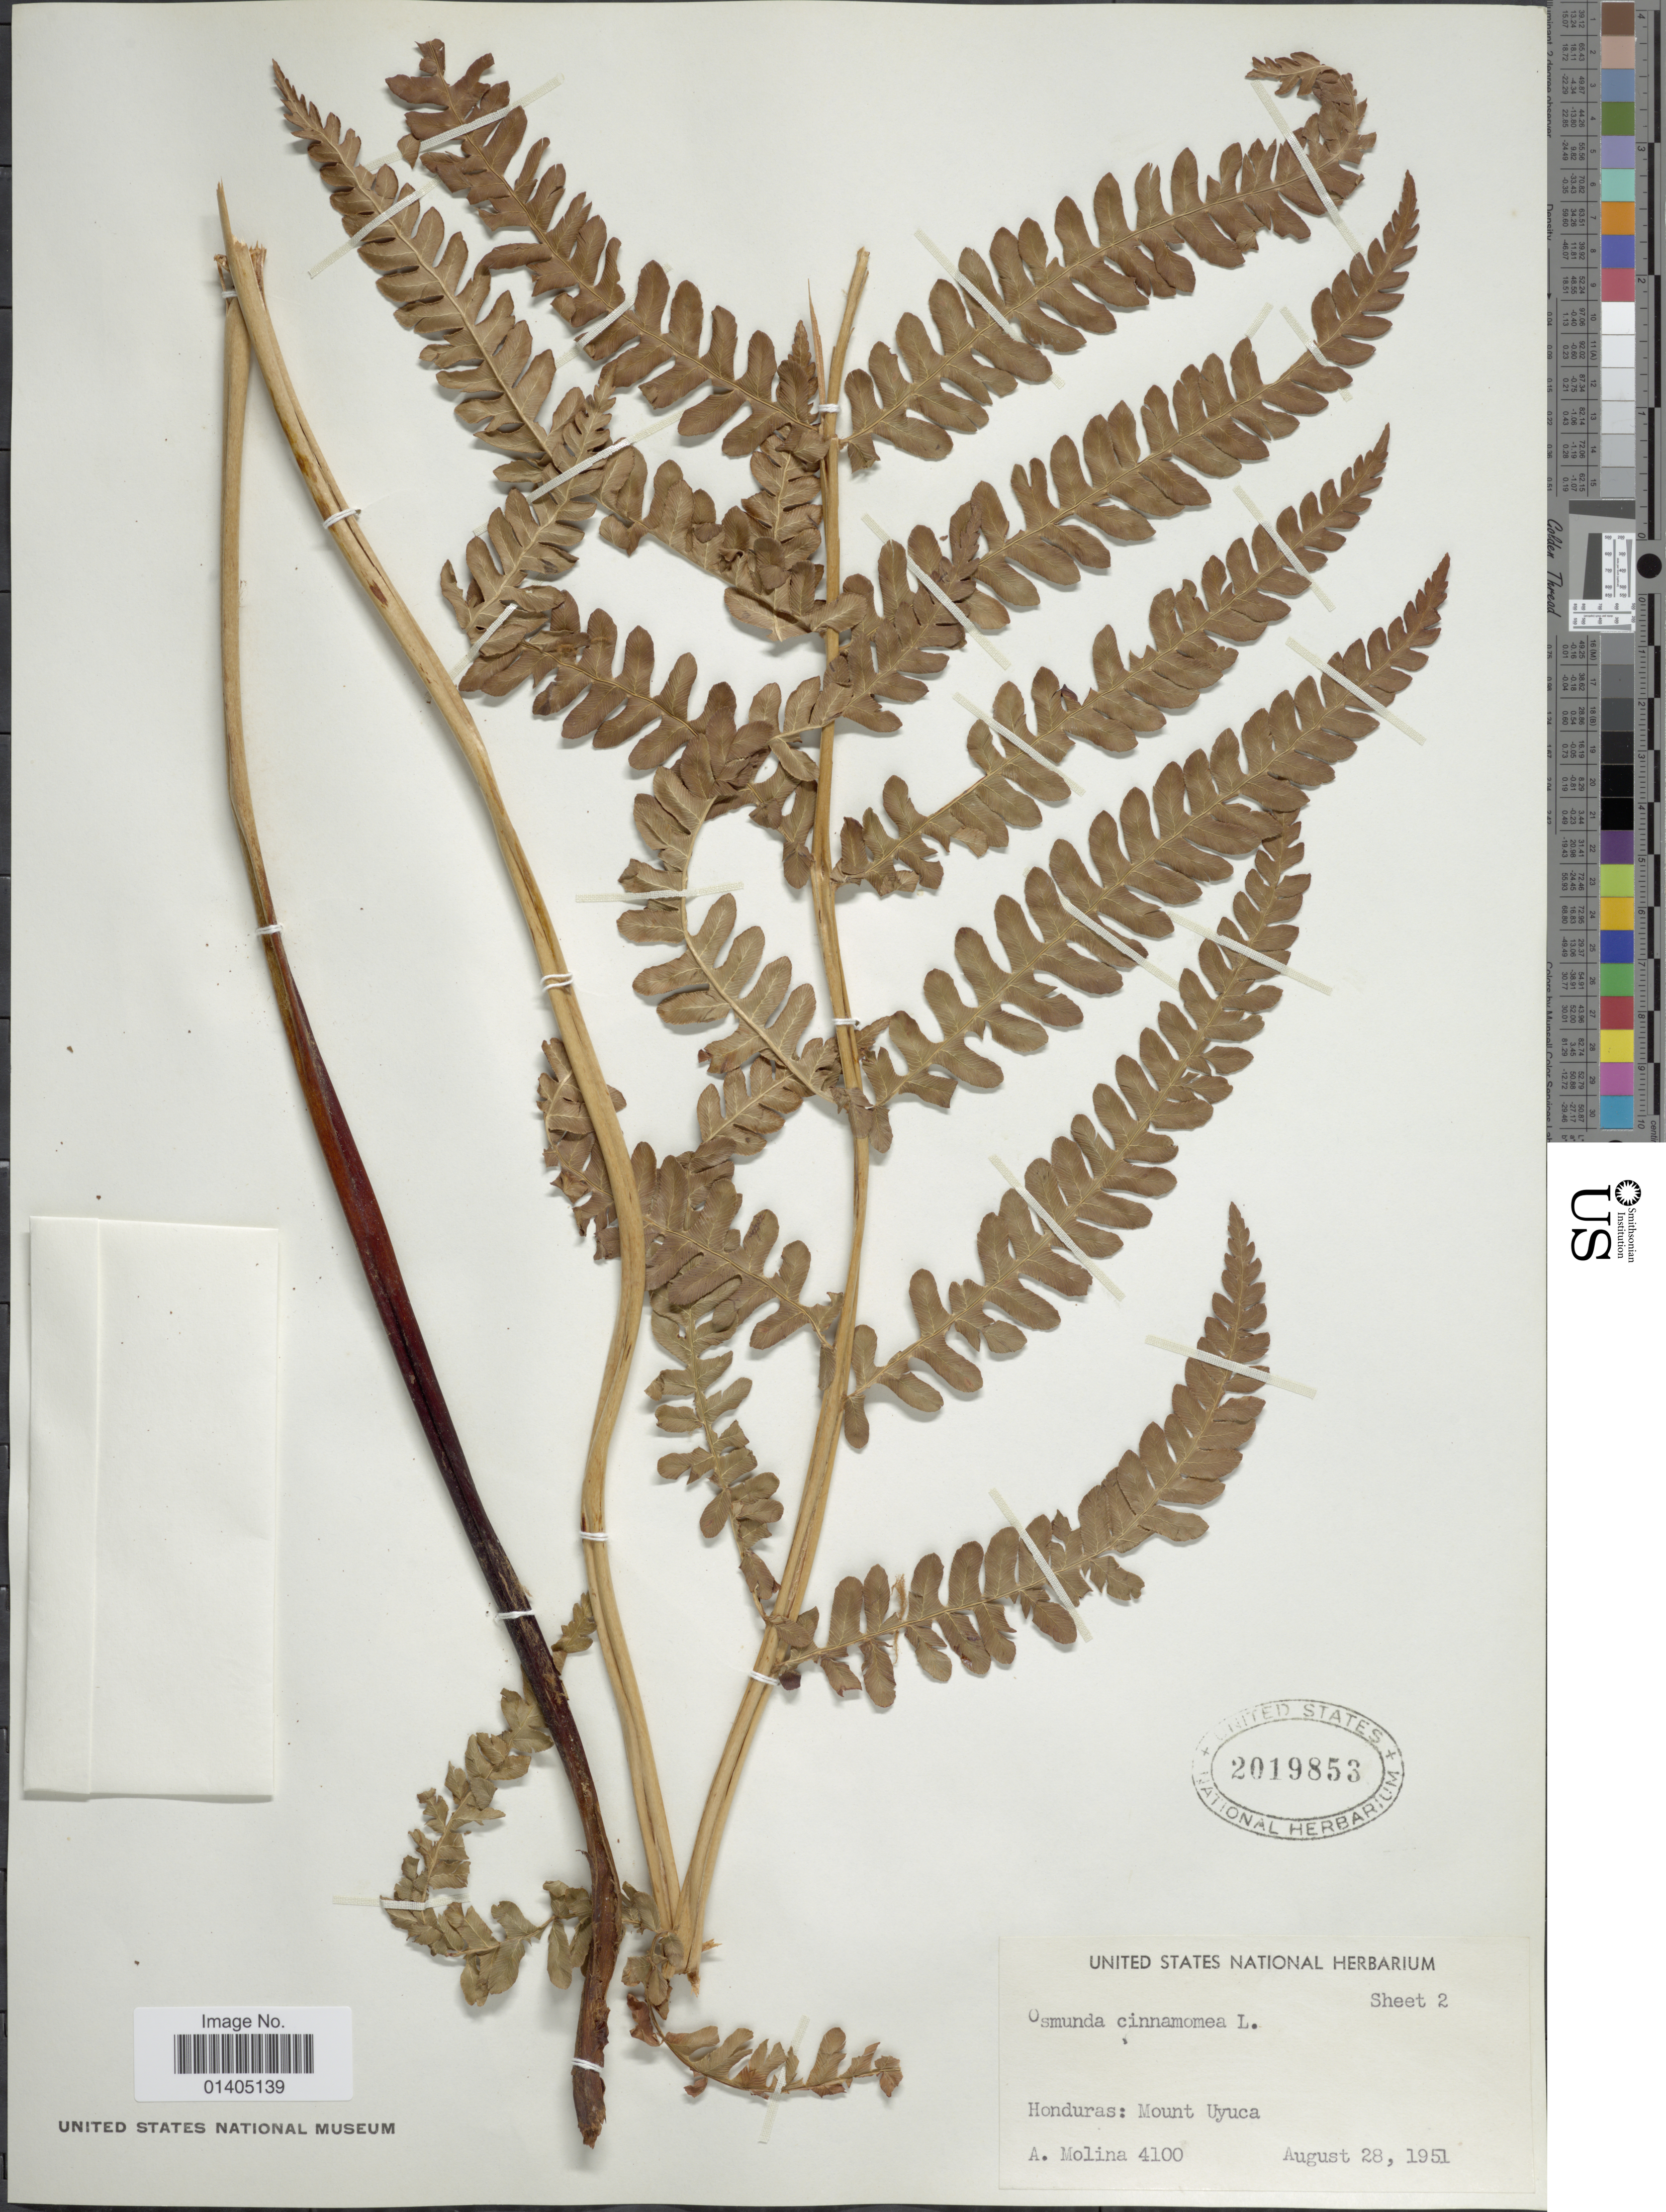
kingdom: Plantae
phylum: Tracheophyta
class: Polypodiopsida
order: Osmundales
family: Osmundaceae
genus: Osmundastrum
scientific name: Osmundastrum cinnamomeum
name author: (L.) C. Presl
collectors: A. Molina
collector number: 4100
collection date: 1951-08-28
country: Honduras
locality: Mount Uyuca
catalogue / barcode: US 2019853